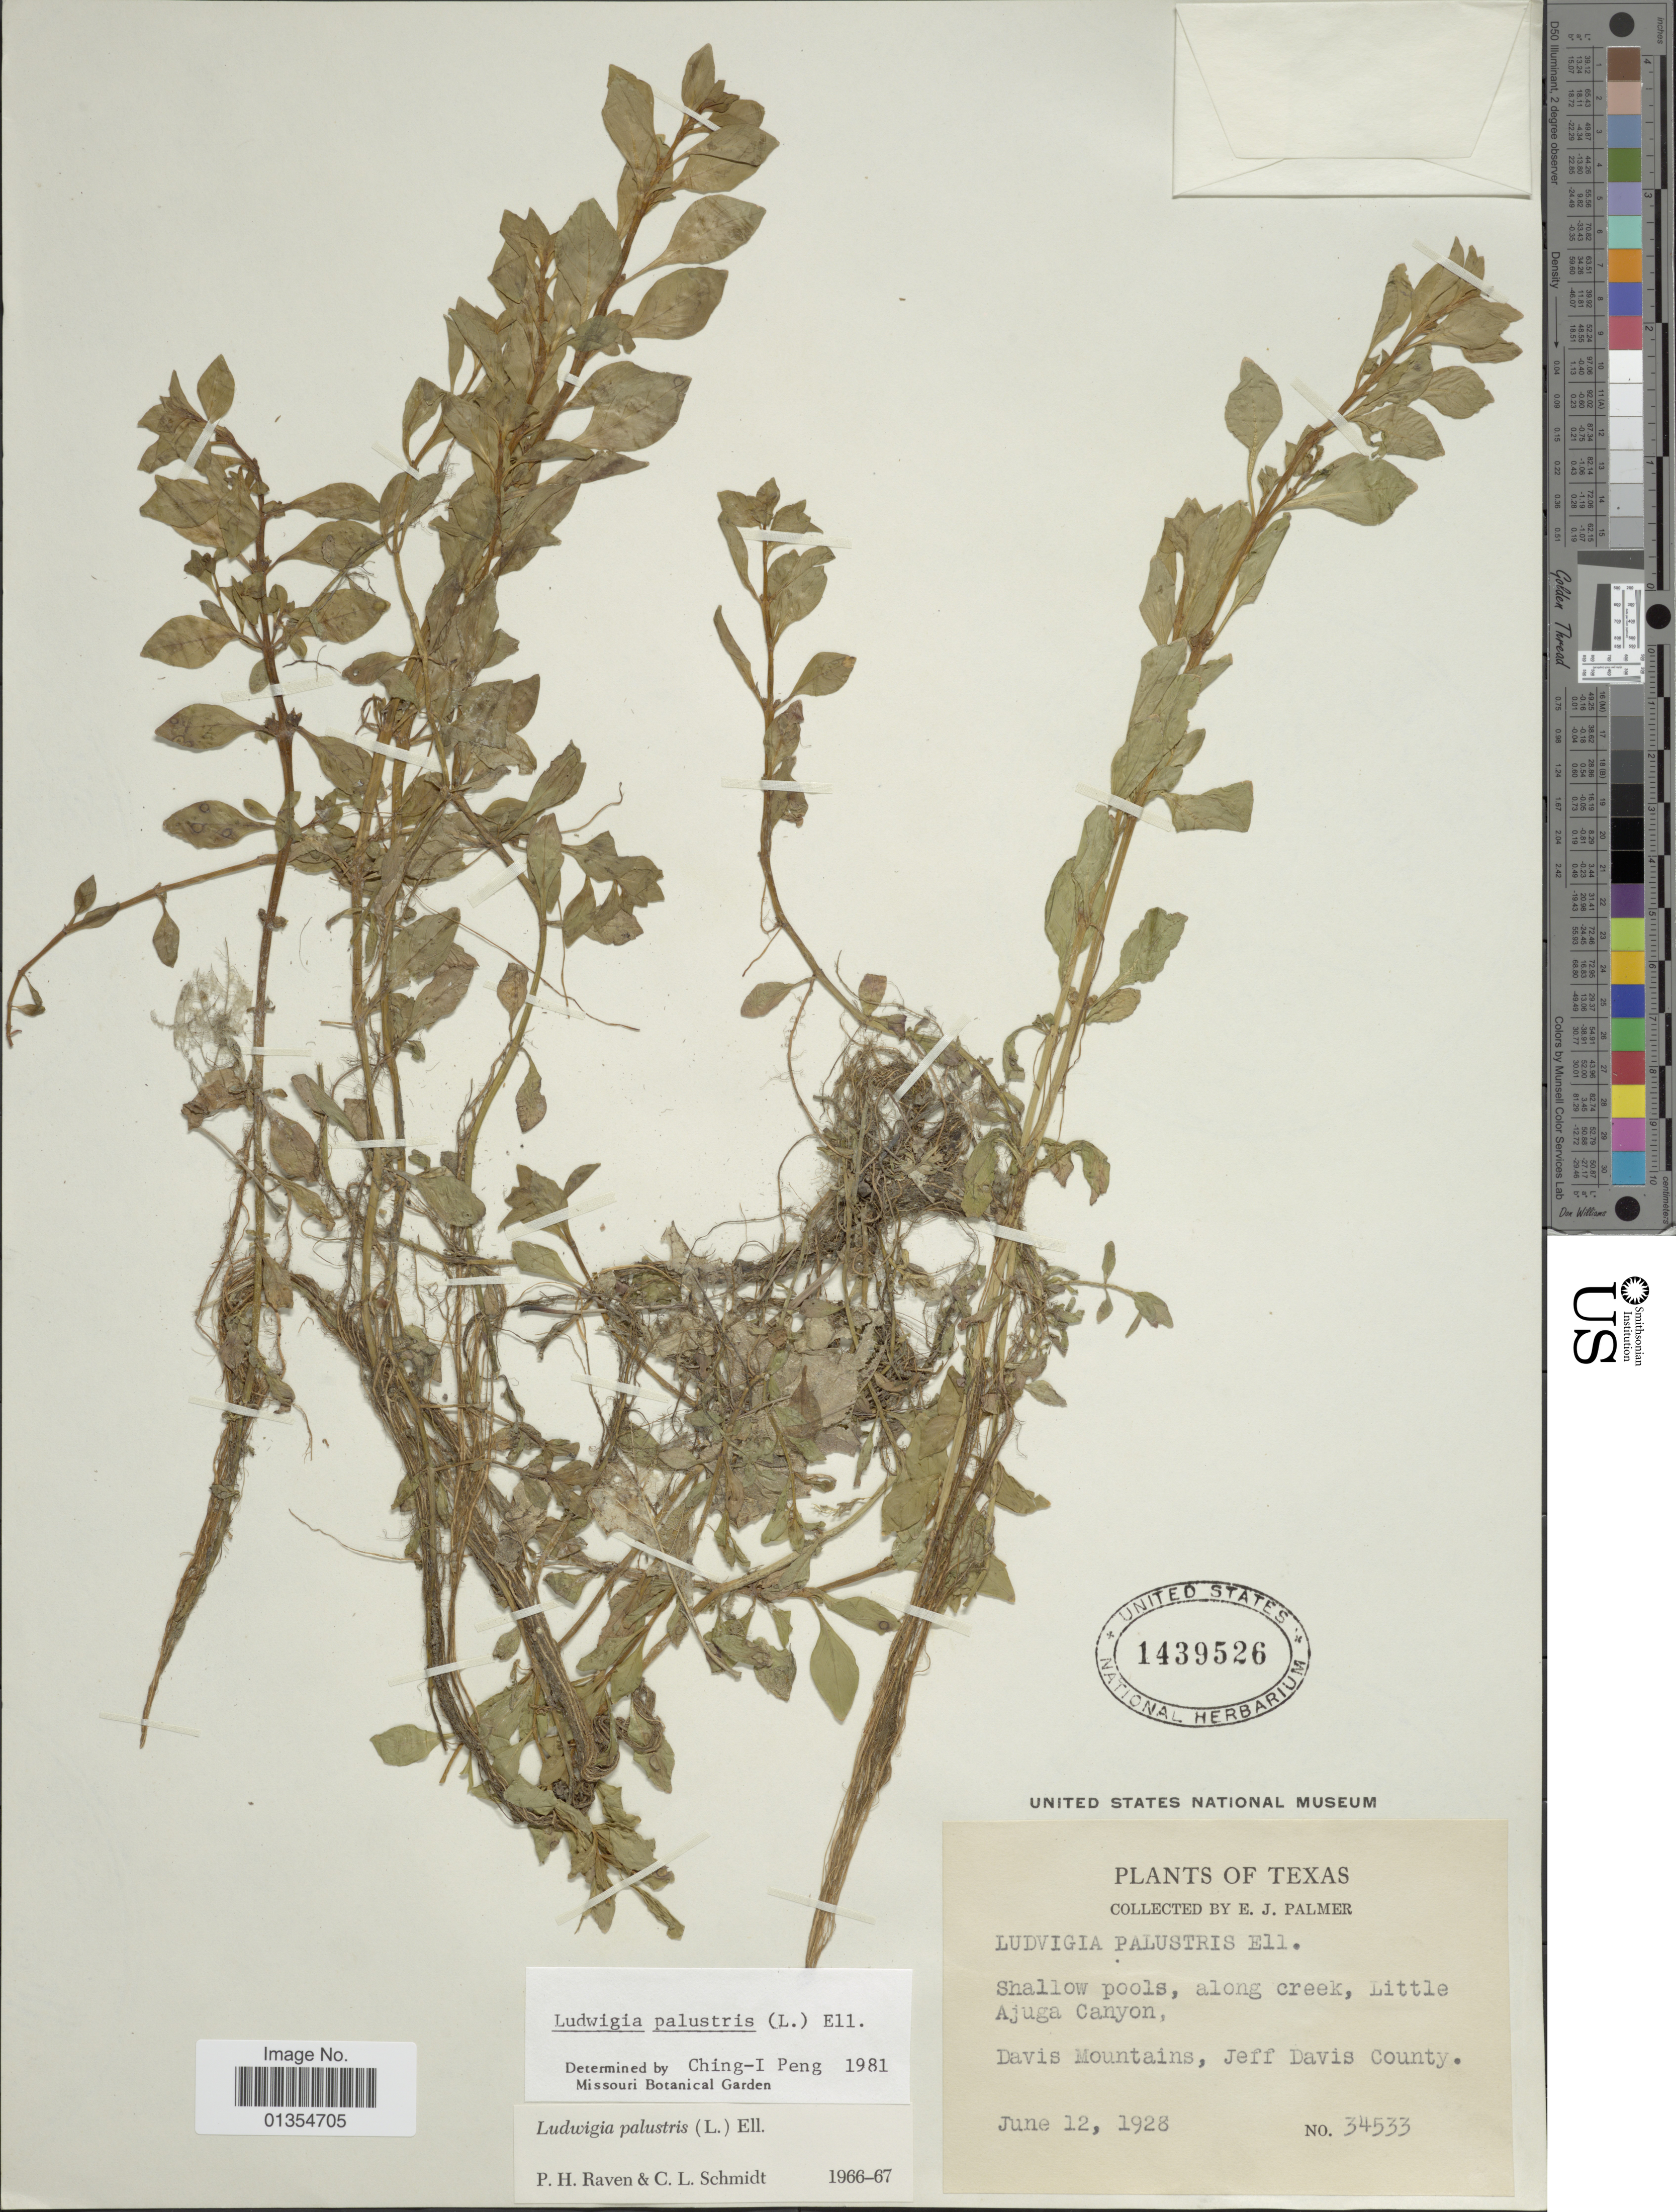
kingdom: Plantae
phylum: Tracheophyta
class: Magnoliopsida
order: Myrtales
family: Onagraceae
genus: Ludwigia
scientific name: Ludwigia palustris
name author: (L.) Elliott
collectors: E. J. Palmer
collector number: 34533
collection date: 1928-06-12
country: United States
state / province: Texas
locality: Davis Mountains, Jeff Davis County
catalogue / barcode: US 1439526